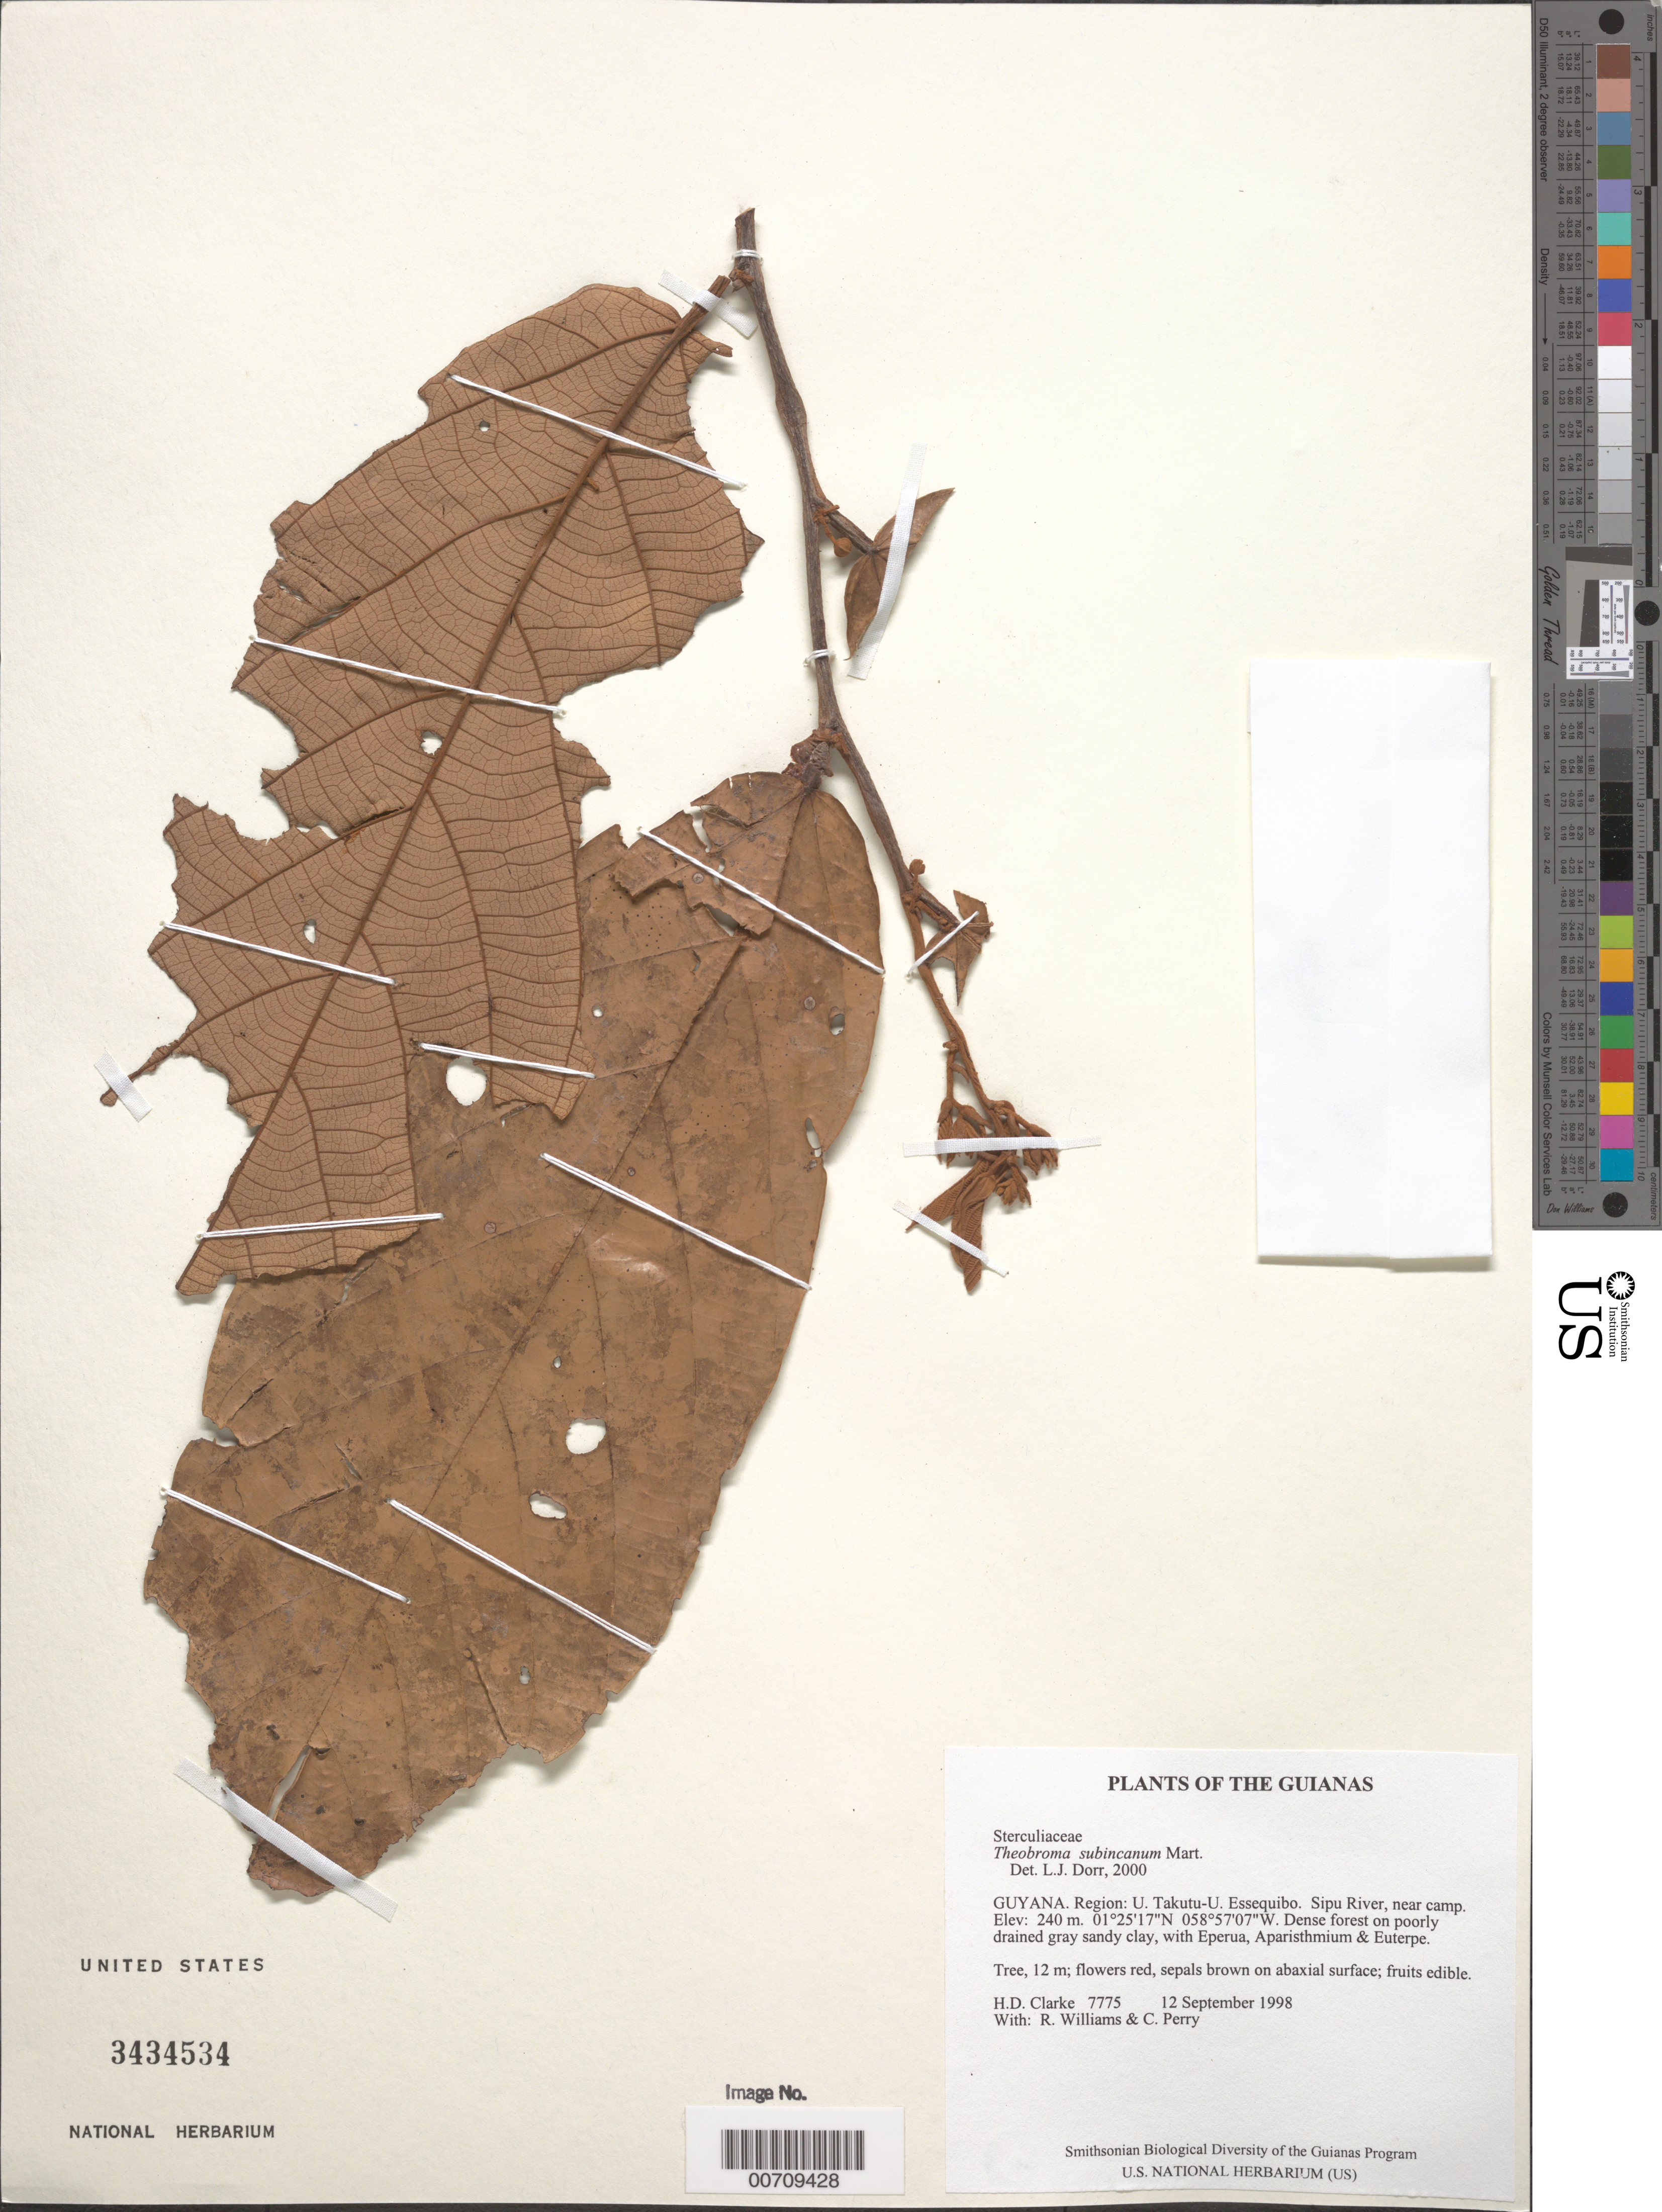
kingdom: Plantae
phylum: Tracheophyta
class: Magnoliopsida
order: Malvales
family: Malvaceae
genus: Theobroma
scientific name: Theobroma subincanum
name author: Mart.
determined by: Dorr, L. J., (BOT), Smithsonian Institution - National Museum of Natural History (UNITED STATES)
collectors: H. D. Clarke, R. Williams & C. Perry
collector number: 7775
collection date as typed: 12 September 1998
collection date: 1998-09-12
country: Guyana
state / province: U. Takutu-U. Essequibo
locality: Sipu River, near camp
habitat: Dense forest on poorly drained gray sandy clay, with Eperua, Aparisthmium & Euterpe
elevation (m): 240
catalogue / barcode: US 3434534